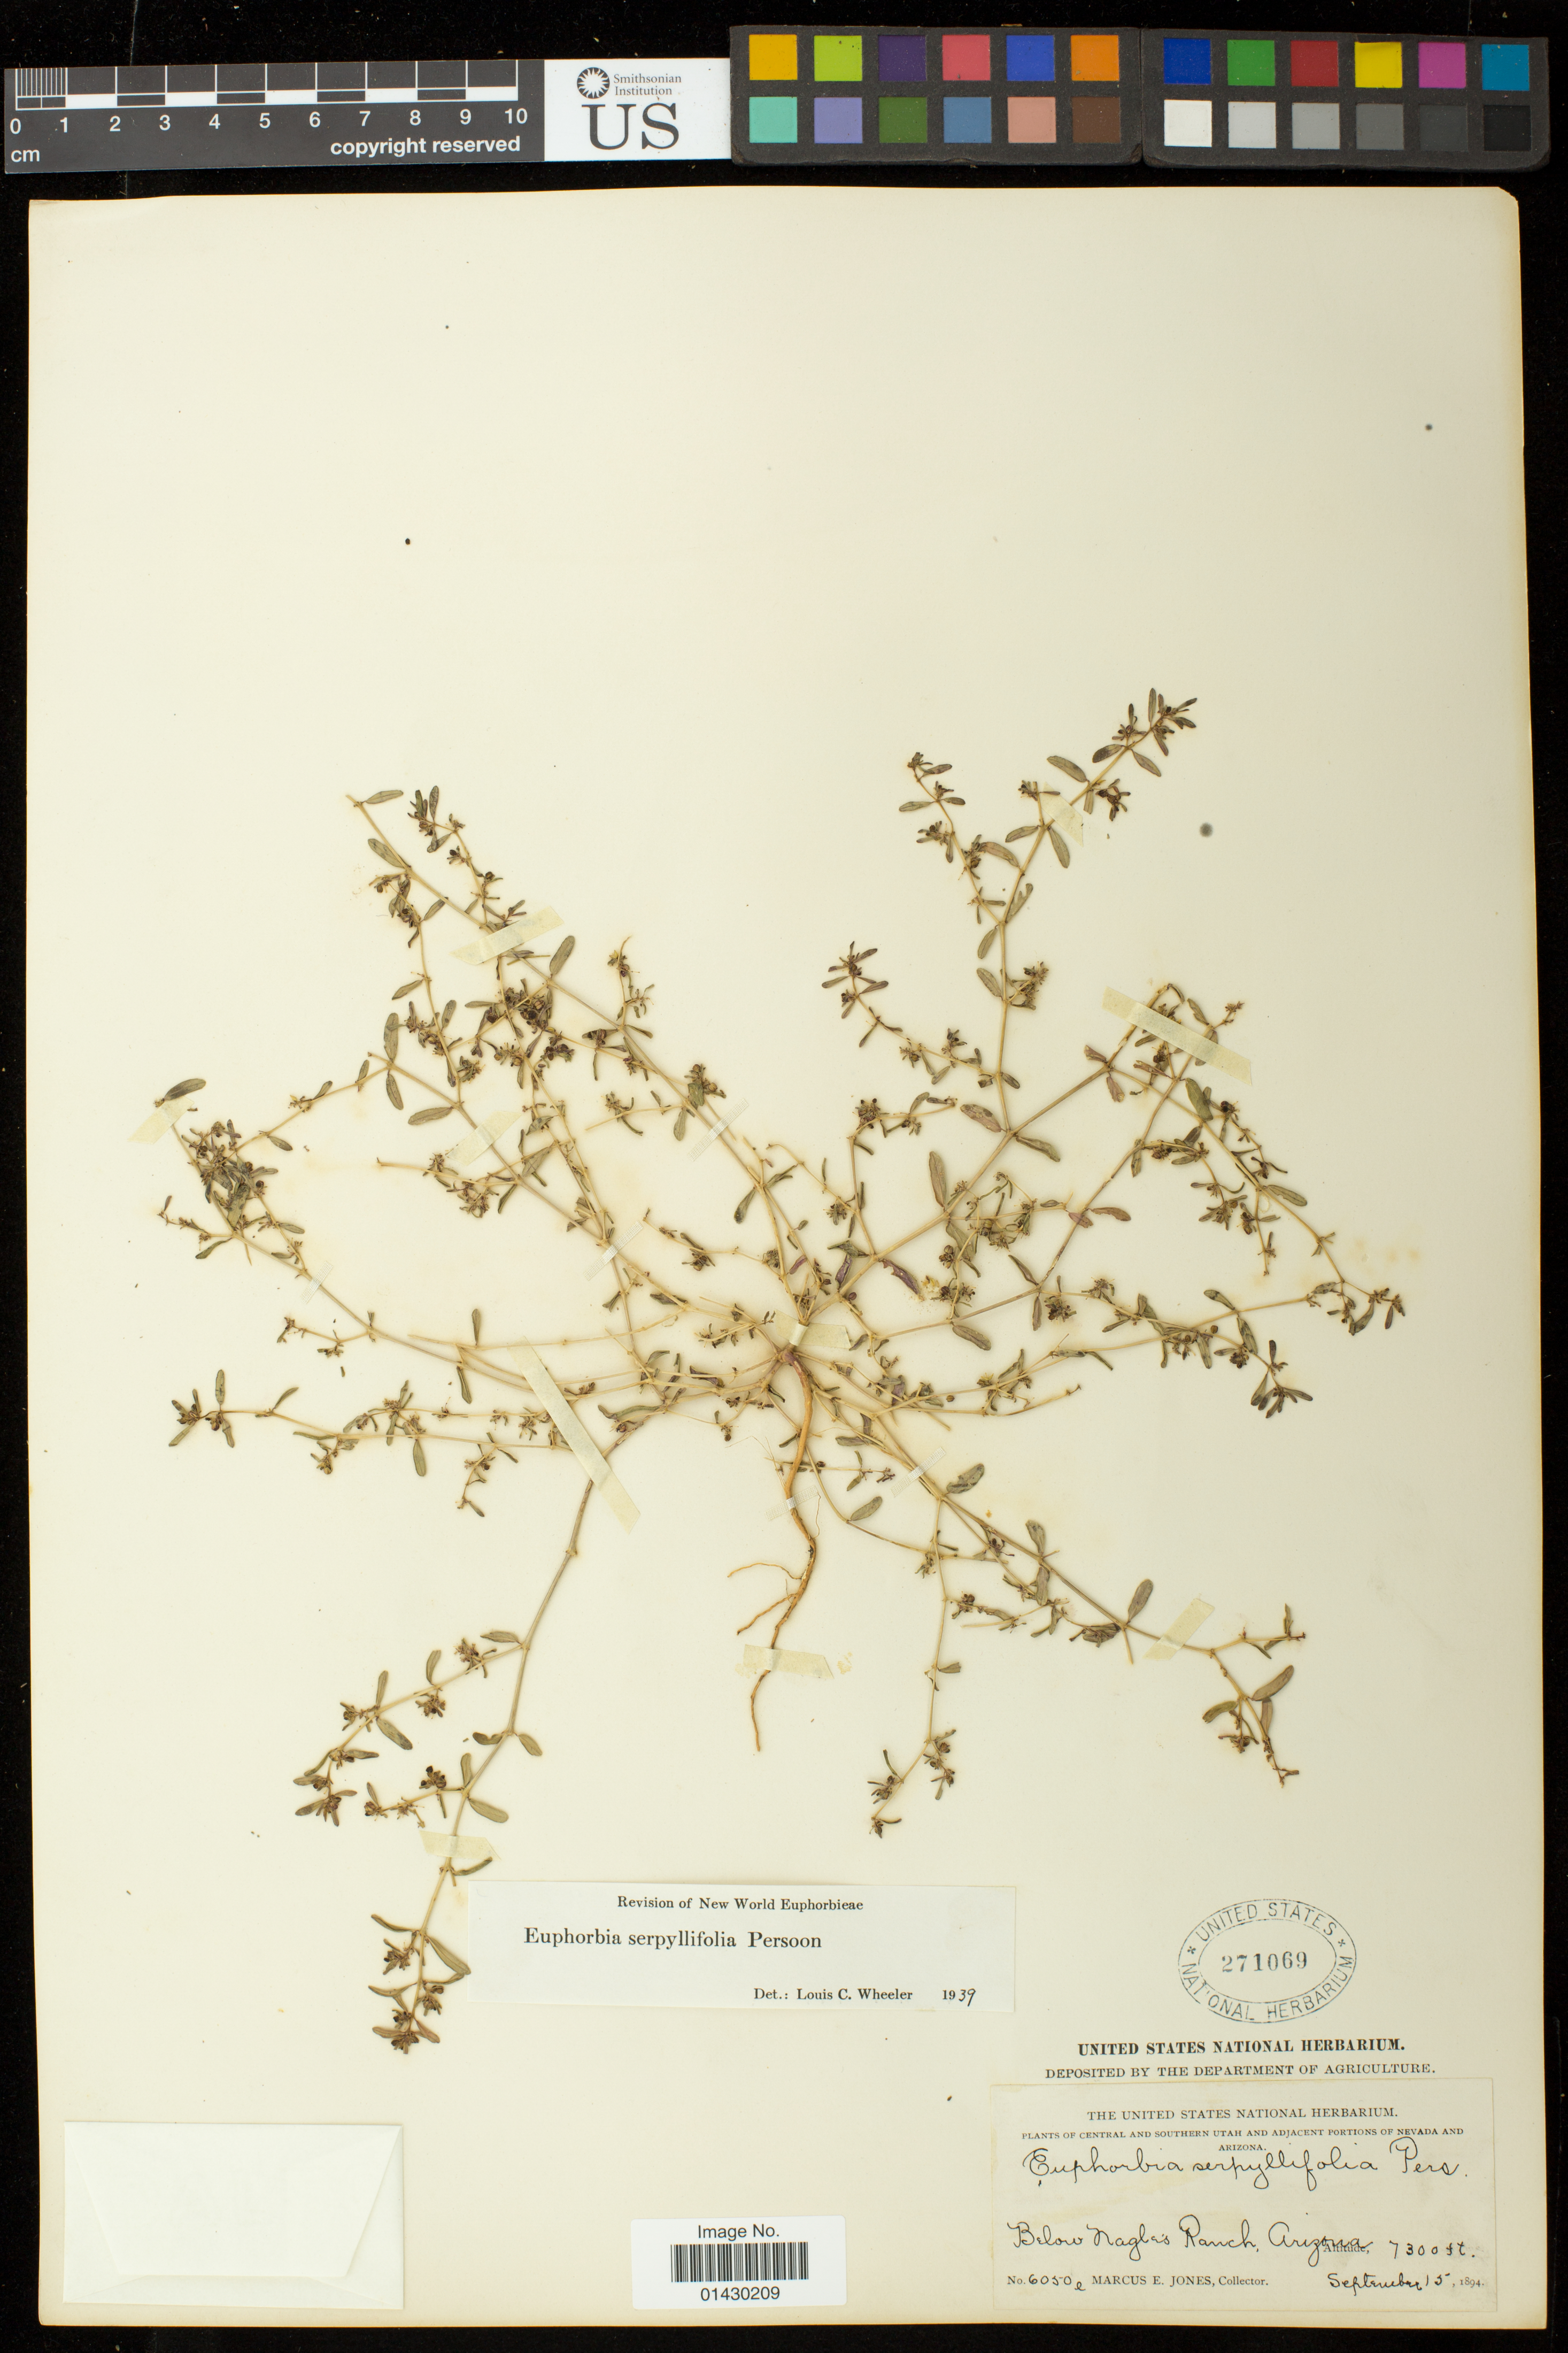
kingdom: Plantae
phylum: Tracheophyta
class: Magnoliopsida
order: Malpighiales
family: Euphorbiaceae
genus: Euphorbia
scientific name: Euphorbia serpillifolia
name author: Pers.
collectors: M. E. Jones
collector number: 6050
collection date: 1894-09-15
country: United States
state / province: Arizona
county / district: Coconino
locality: Below Nagle's Ranch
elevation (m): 2225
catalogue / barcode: US 271069